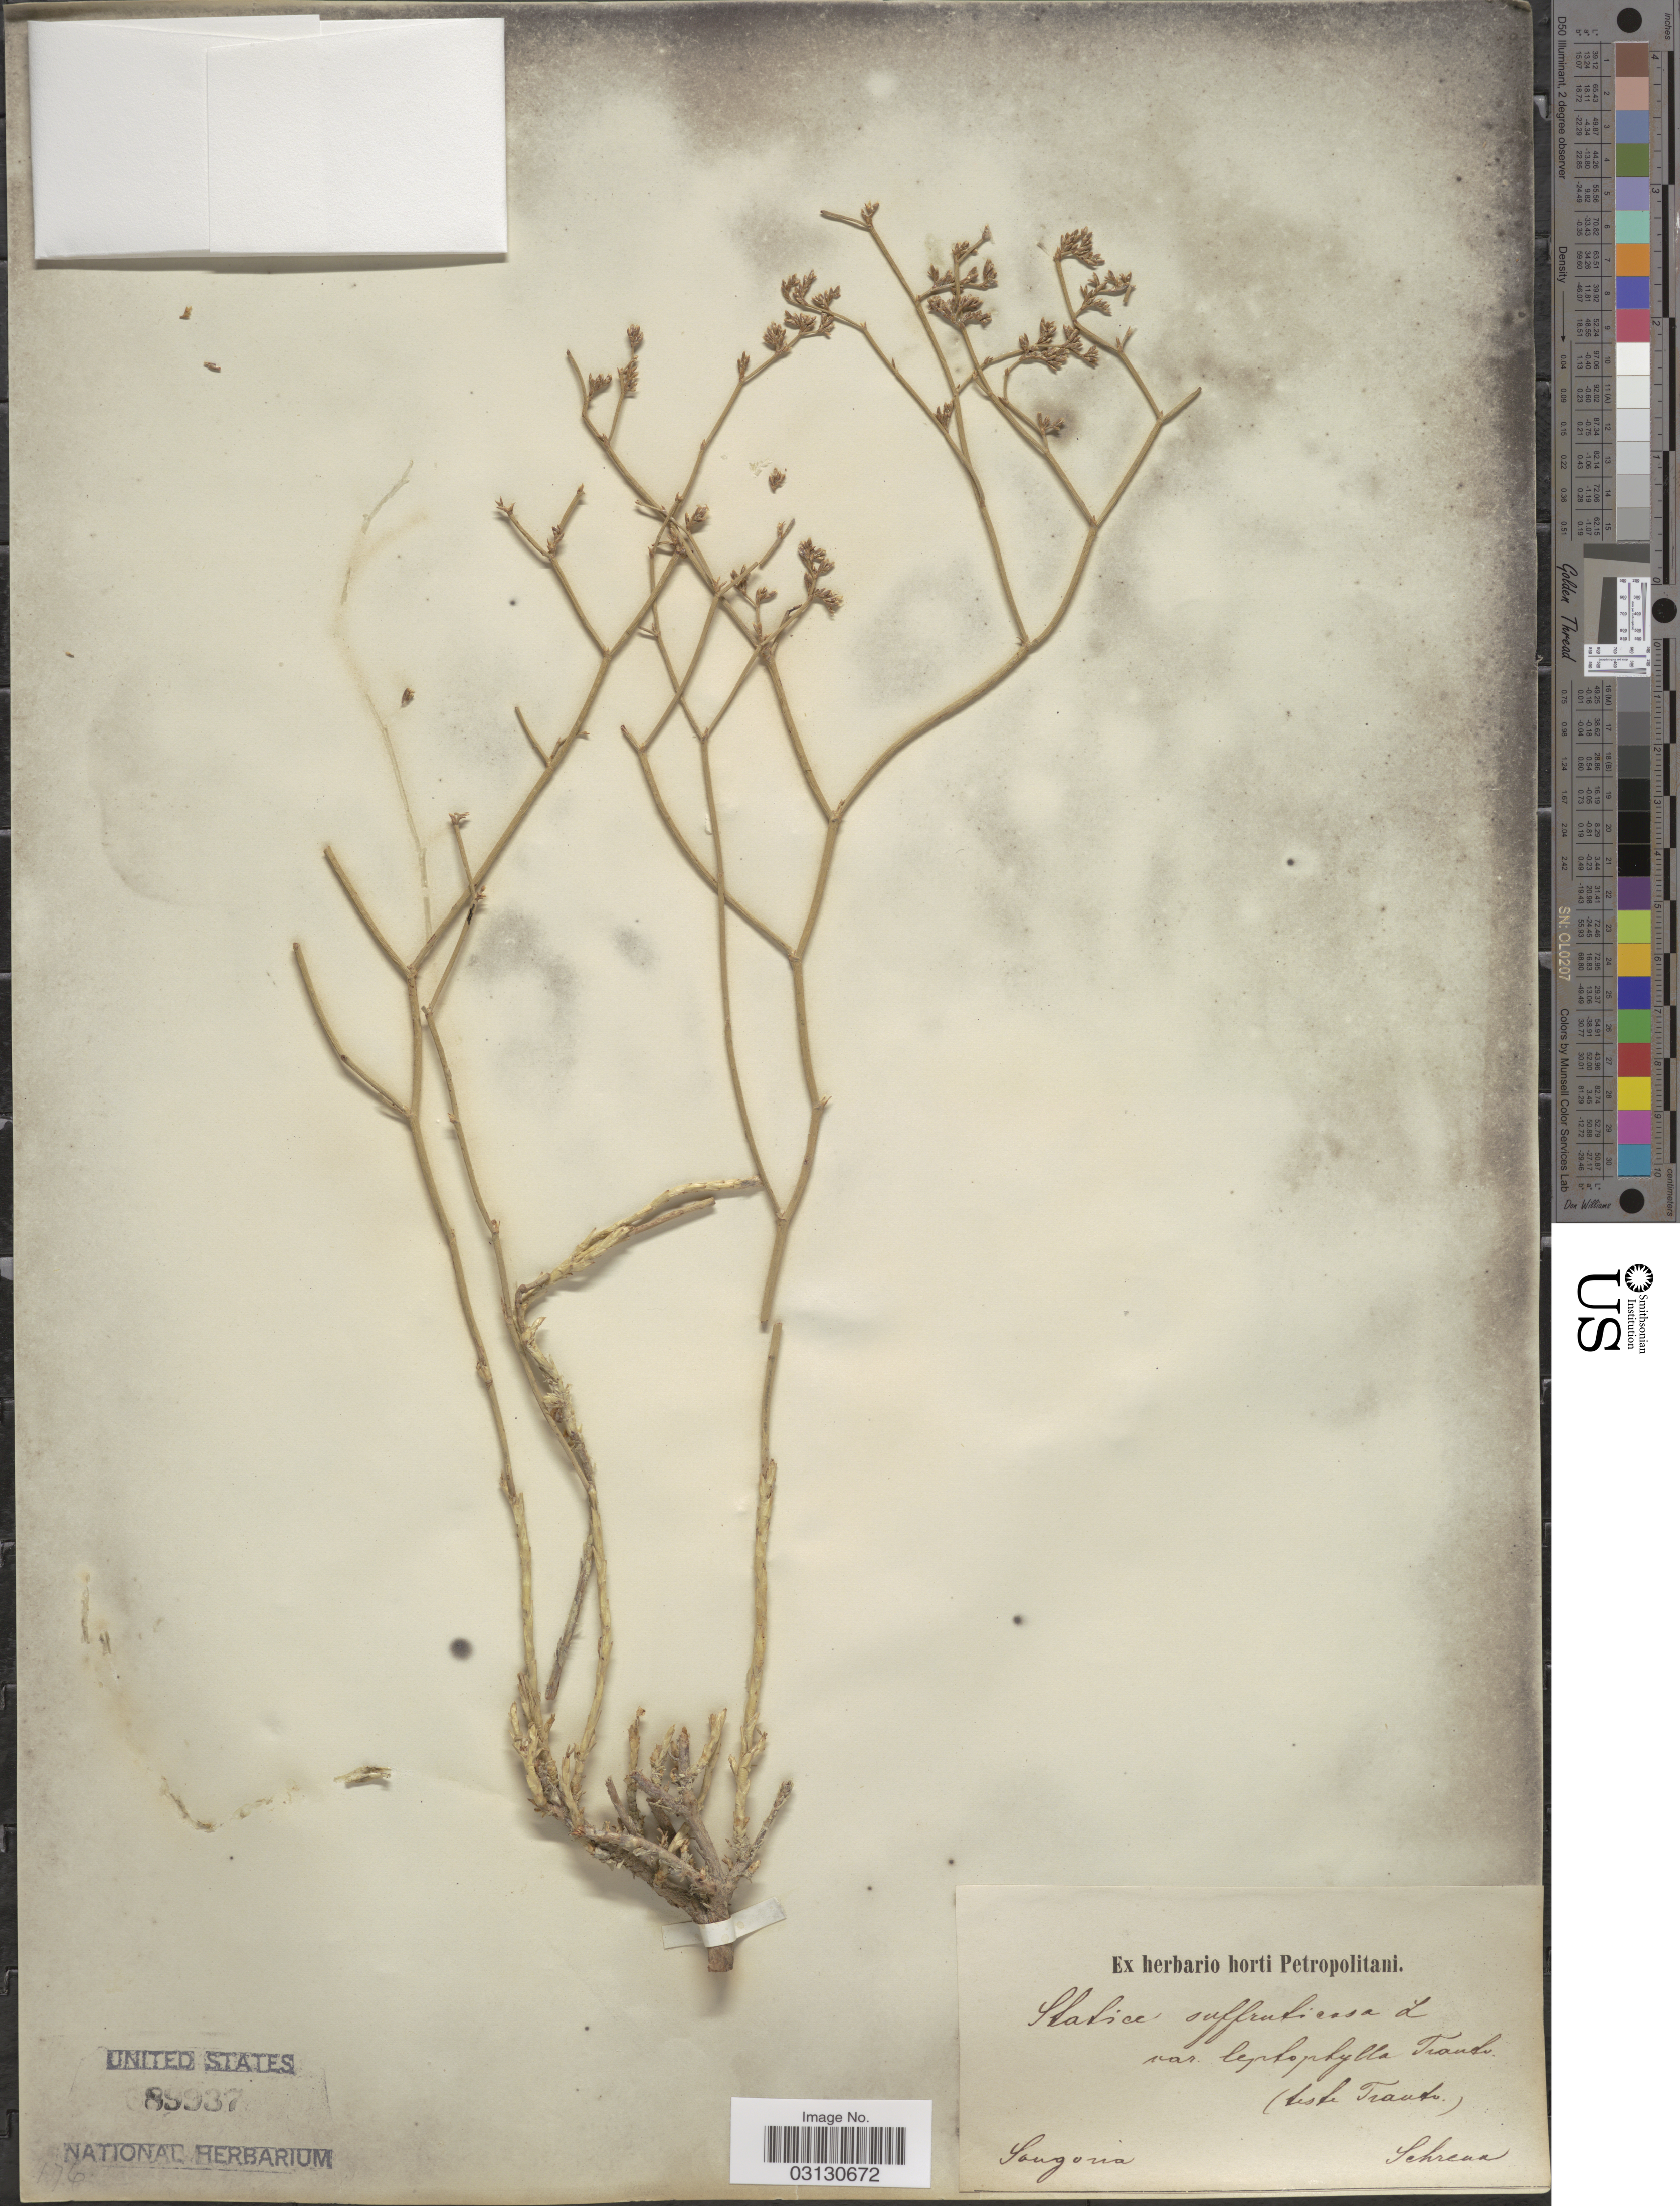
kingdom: Plantae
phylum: Tracheophyta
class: Magnoliopsida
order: Caryophyllales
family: Plumbaginaceae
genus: Limonium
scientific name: Limonium suffruticosum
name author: (L.) Kuntze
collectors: A.G. Schrenk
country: Kazakhstan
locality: Songoria.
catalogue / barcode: US 89937